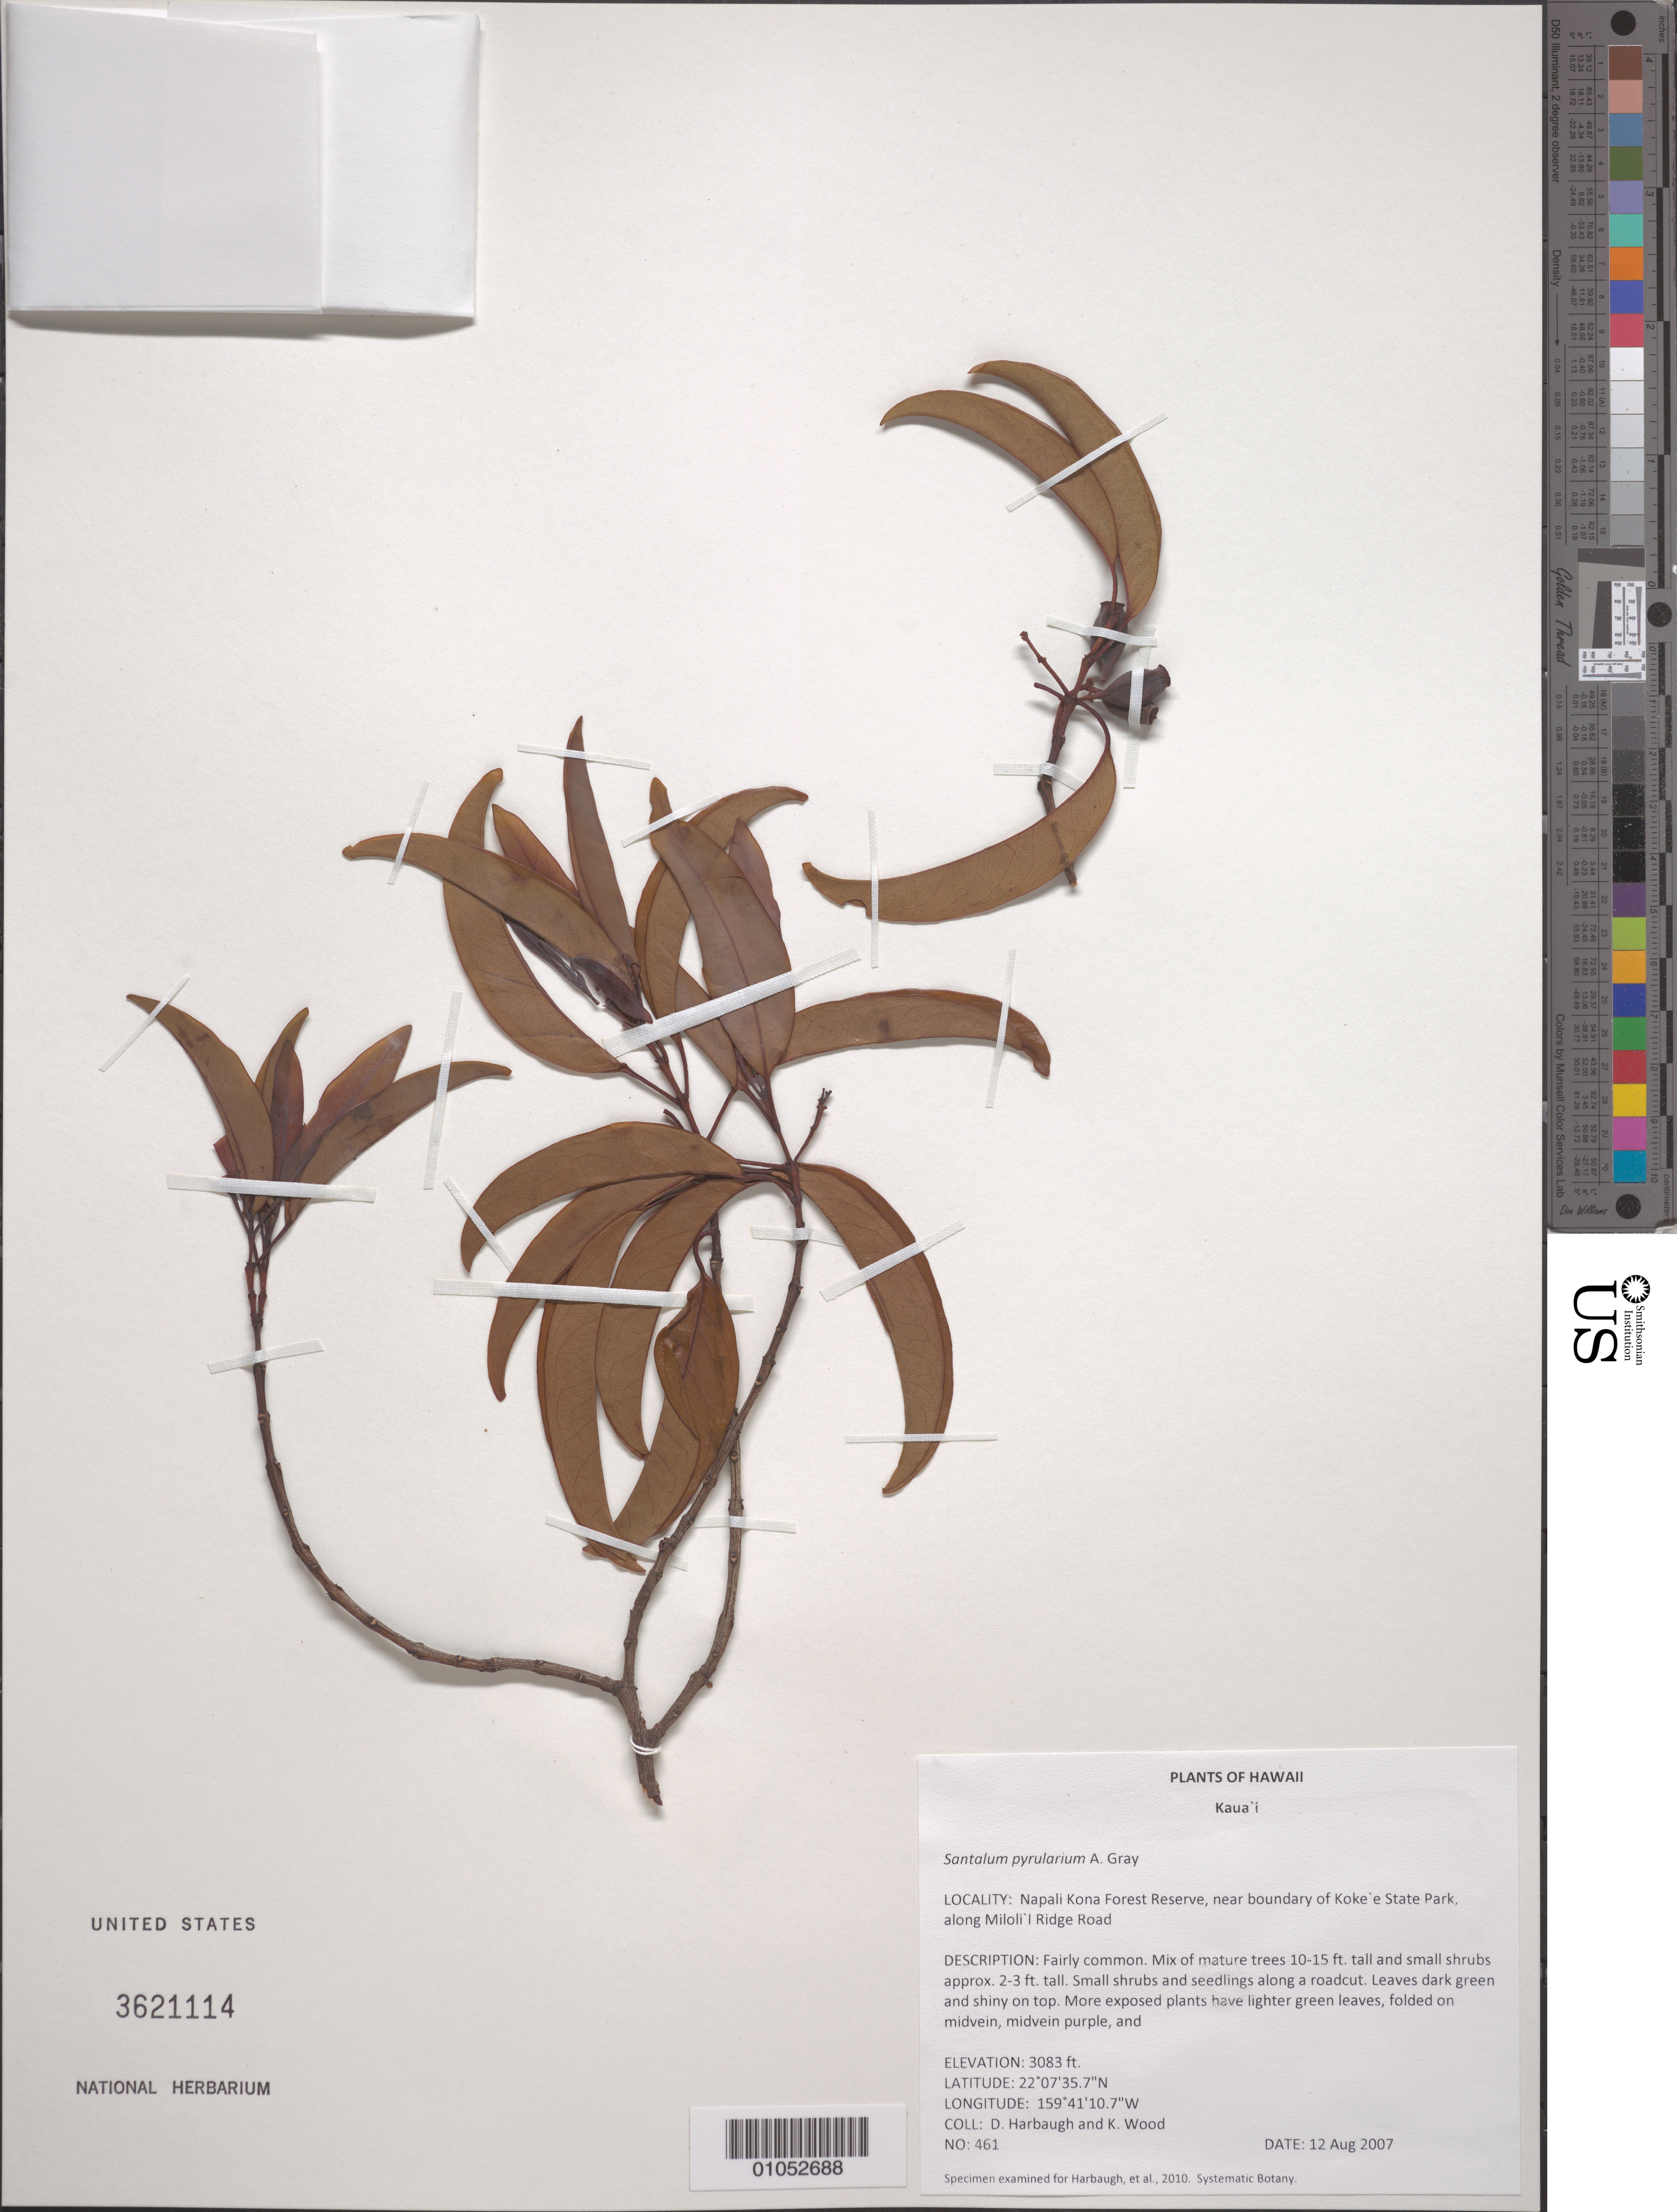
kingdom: Plantae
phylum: Tracheophyta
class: Magnoliopsida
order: Santalales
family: Santalaceae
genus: Santalum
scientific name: Santalum pyrularium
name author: A. Gray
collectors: D. Harbaugh & K. Wood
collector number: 461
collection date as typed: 12 Aug 2007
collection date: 2007-08-12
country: United States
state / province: Hawaii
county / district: Kauai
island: Kaua'i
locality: Napali Kona Forest Reserve, near boundary of Kokee State park along Milolil Ridge Road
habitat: Mixed mesic forest.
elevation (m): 940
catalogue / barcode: US 3621114